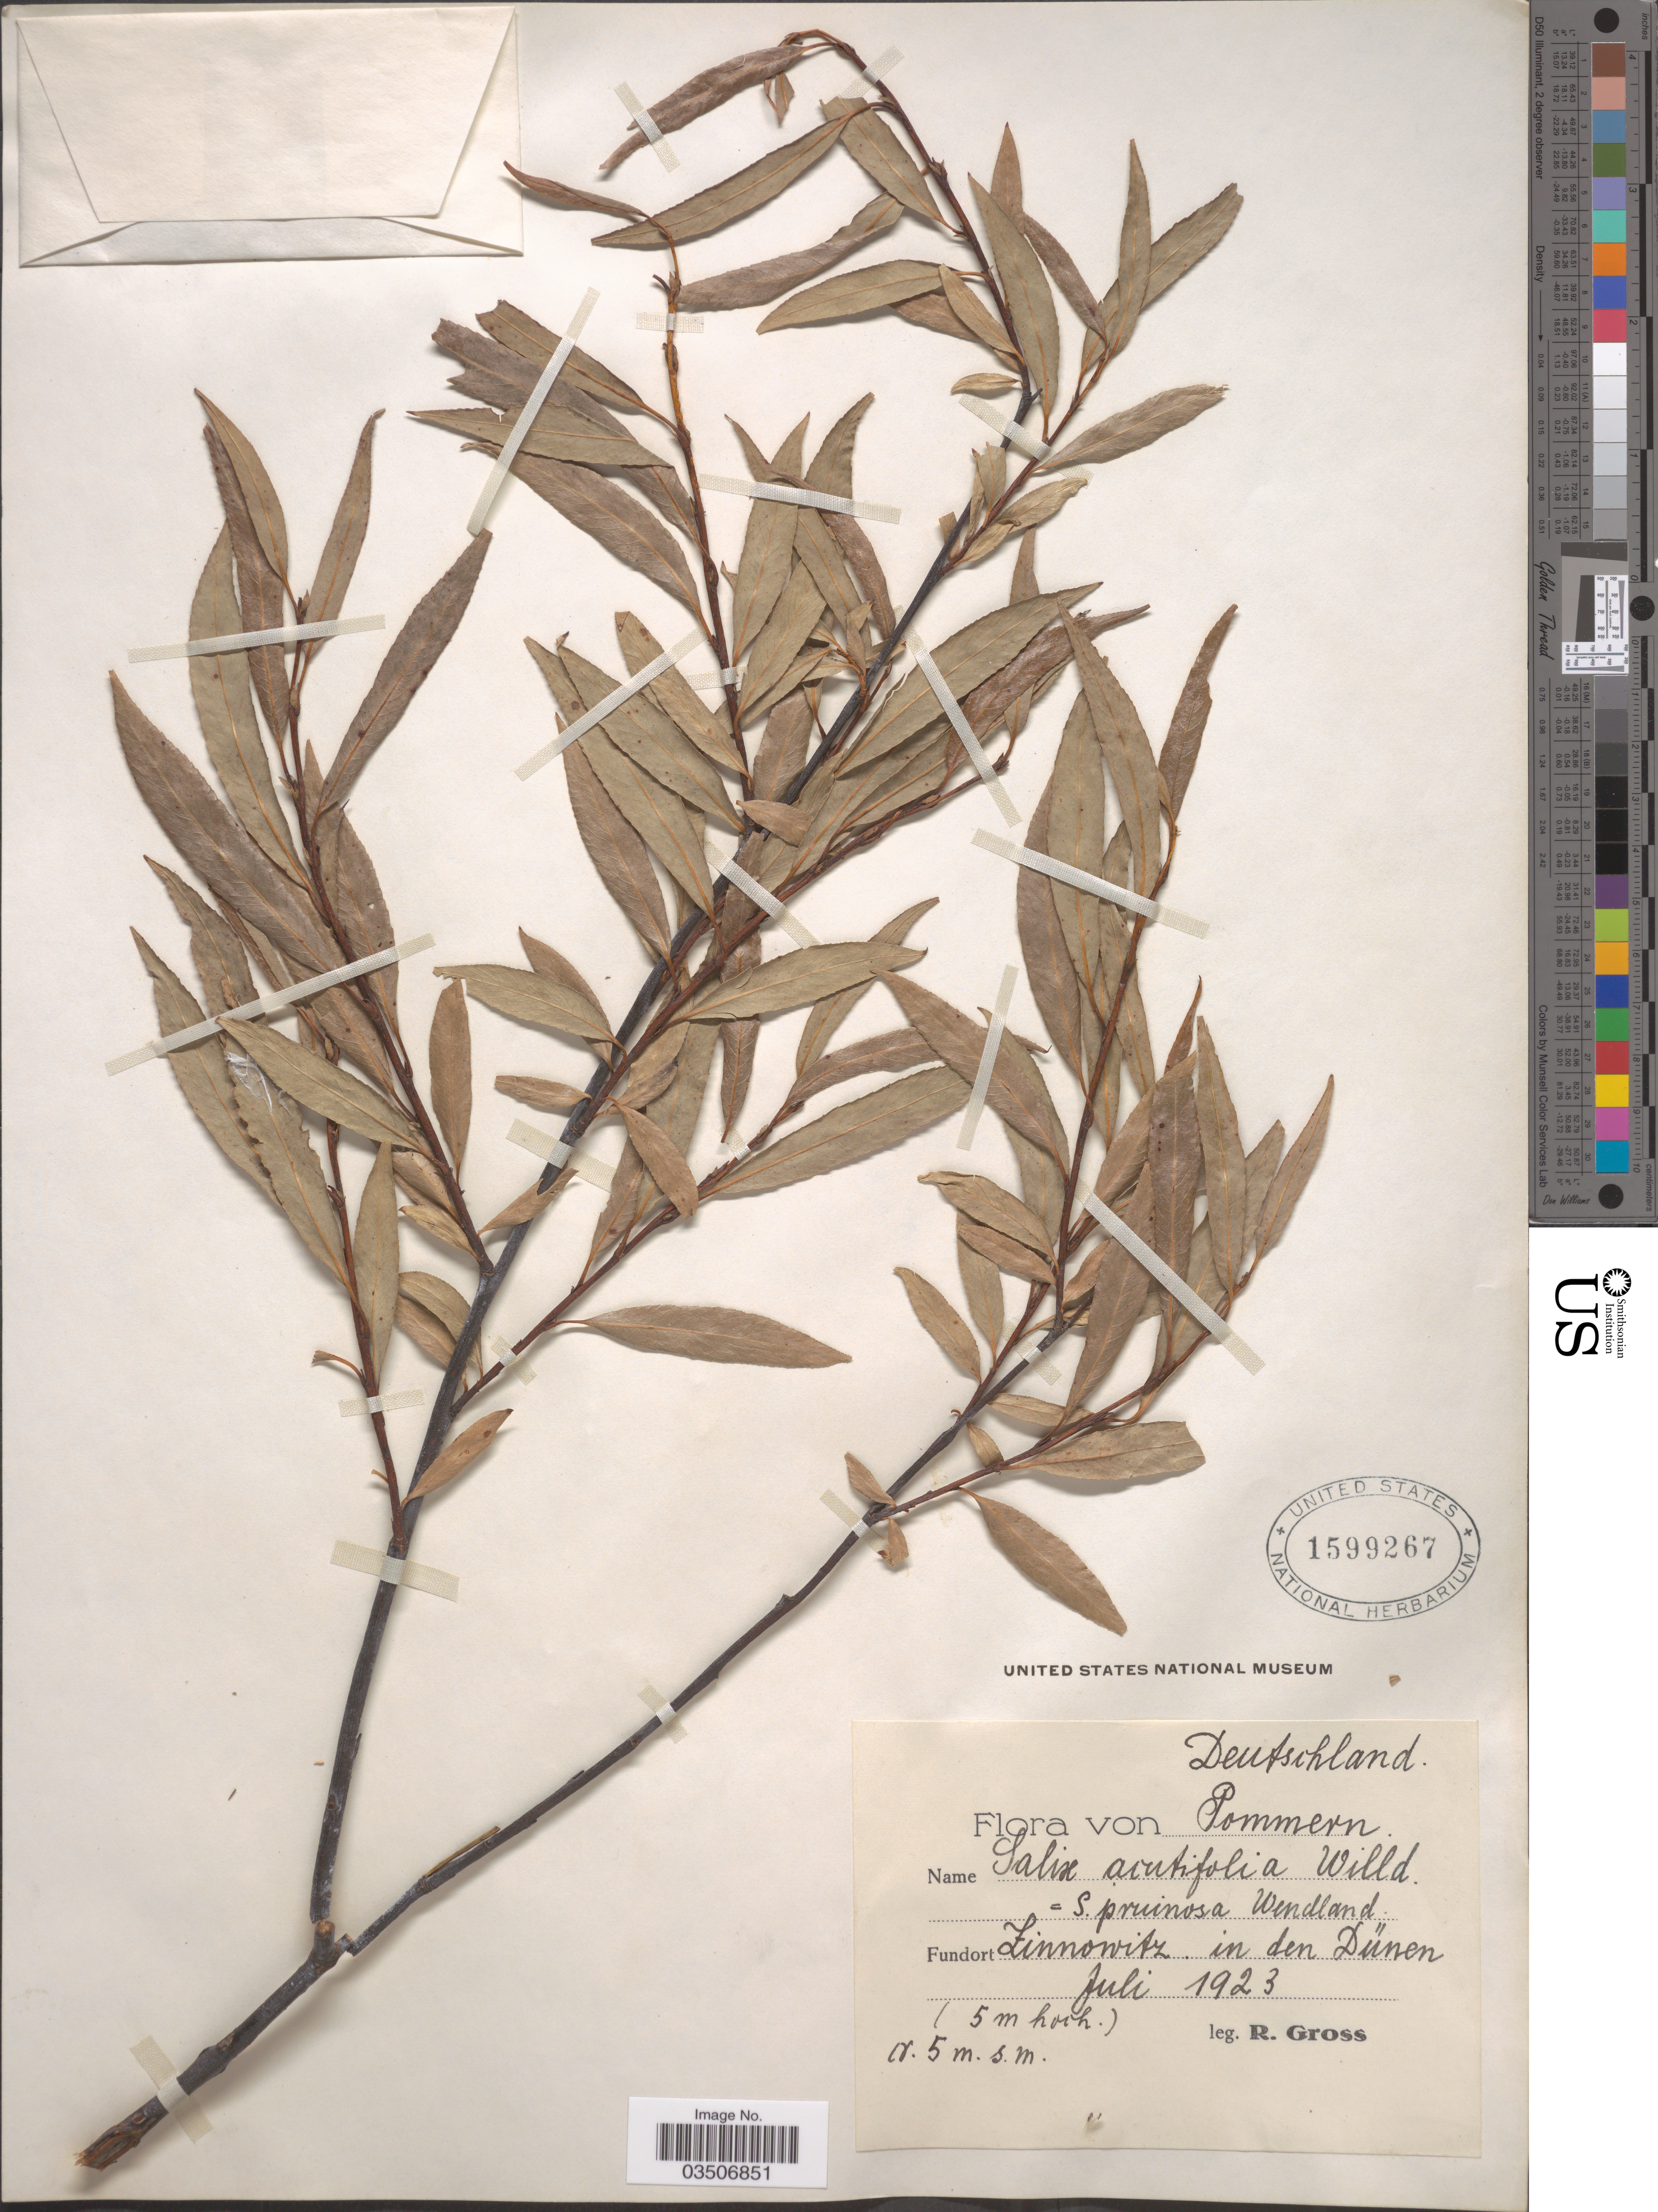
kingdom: Plantae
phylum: Tracheophyta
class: Magnoliopsida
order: Malpighiales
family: Salicaceae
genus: Salix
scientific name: Salix acutifolia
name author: Willd.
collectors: R. Gross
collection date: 1923-07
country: Germany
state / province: Mecklenburg-Vorpommern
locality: Pommern. Zinnowitz in den Dünen.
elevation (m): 5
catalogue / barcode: US 1599267